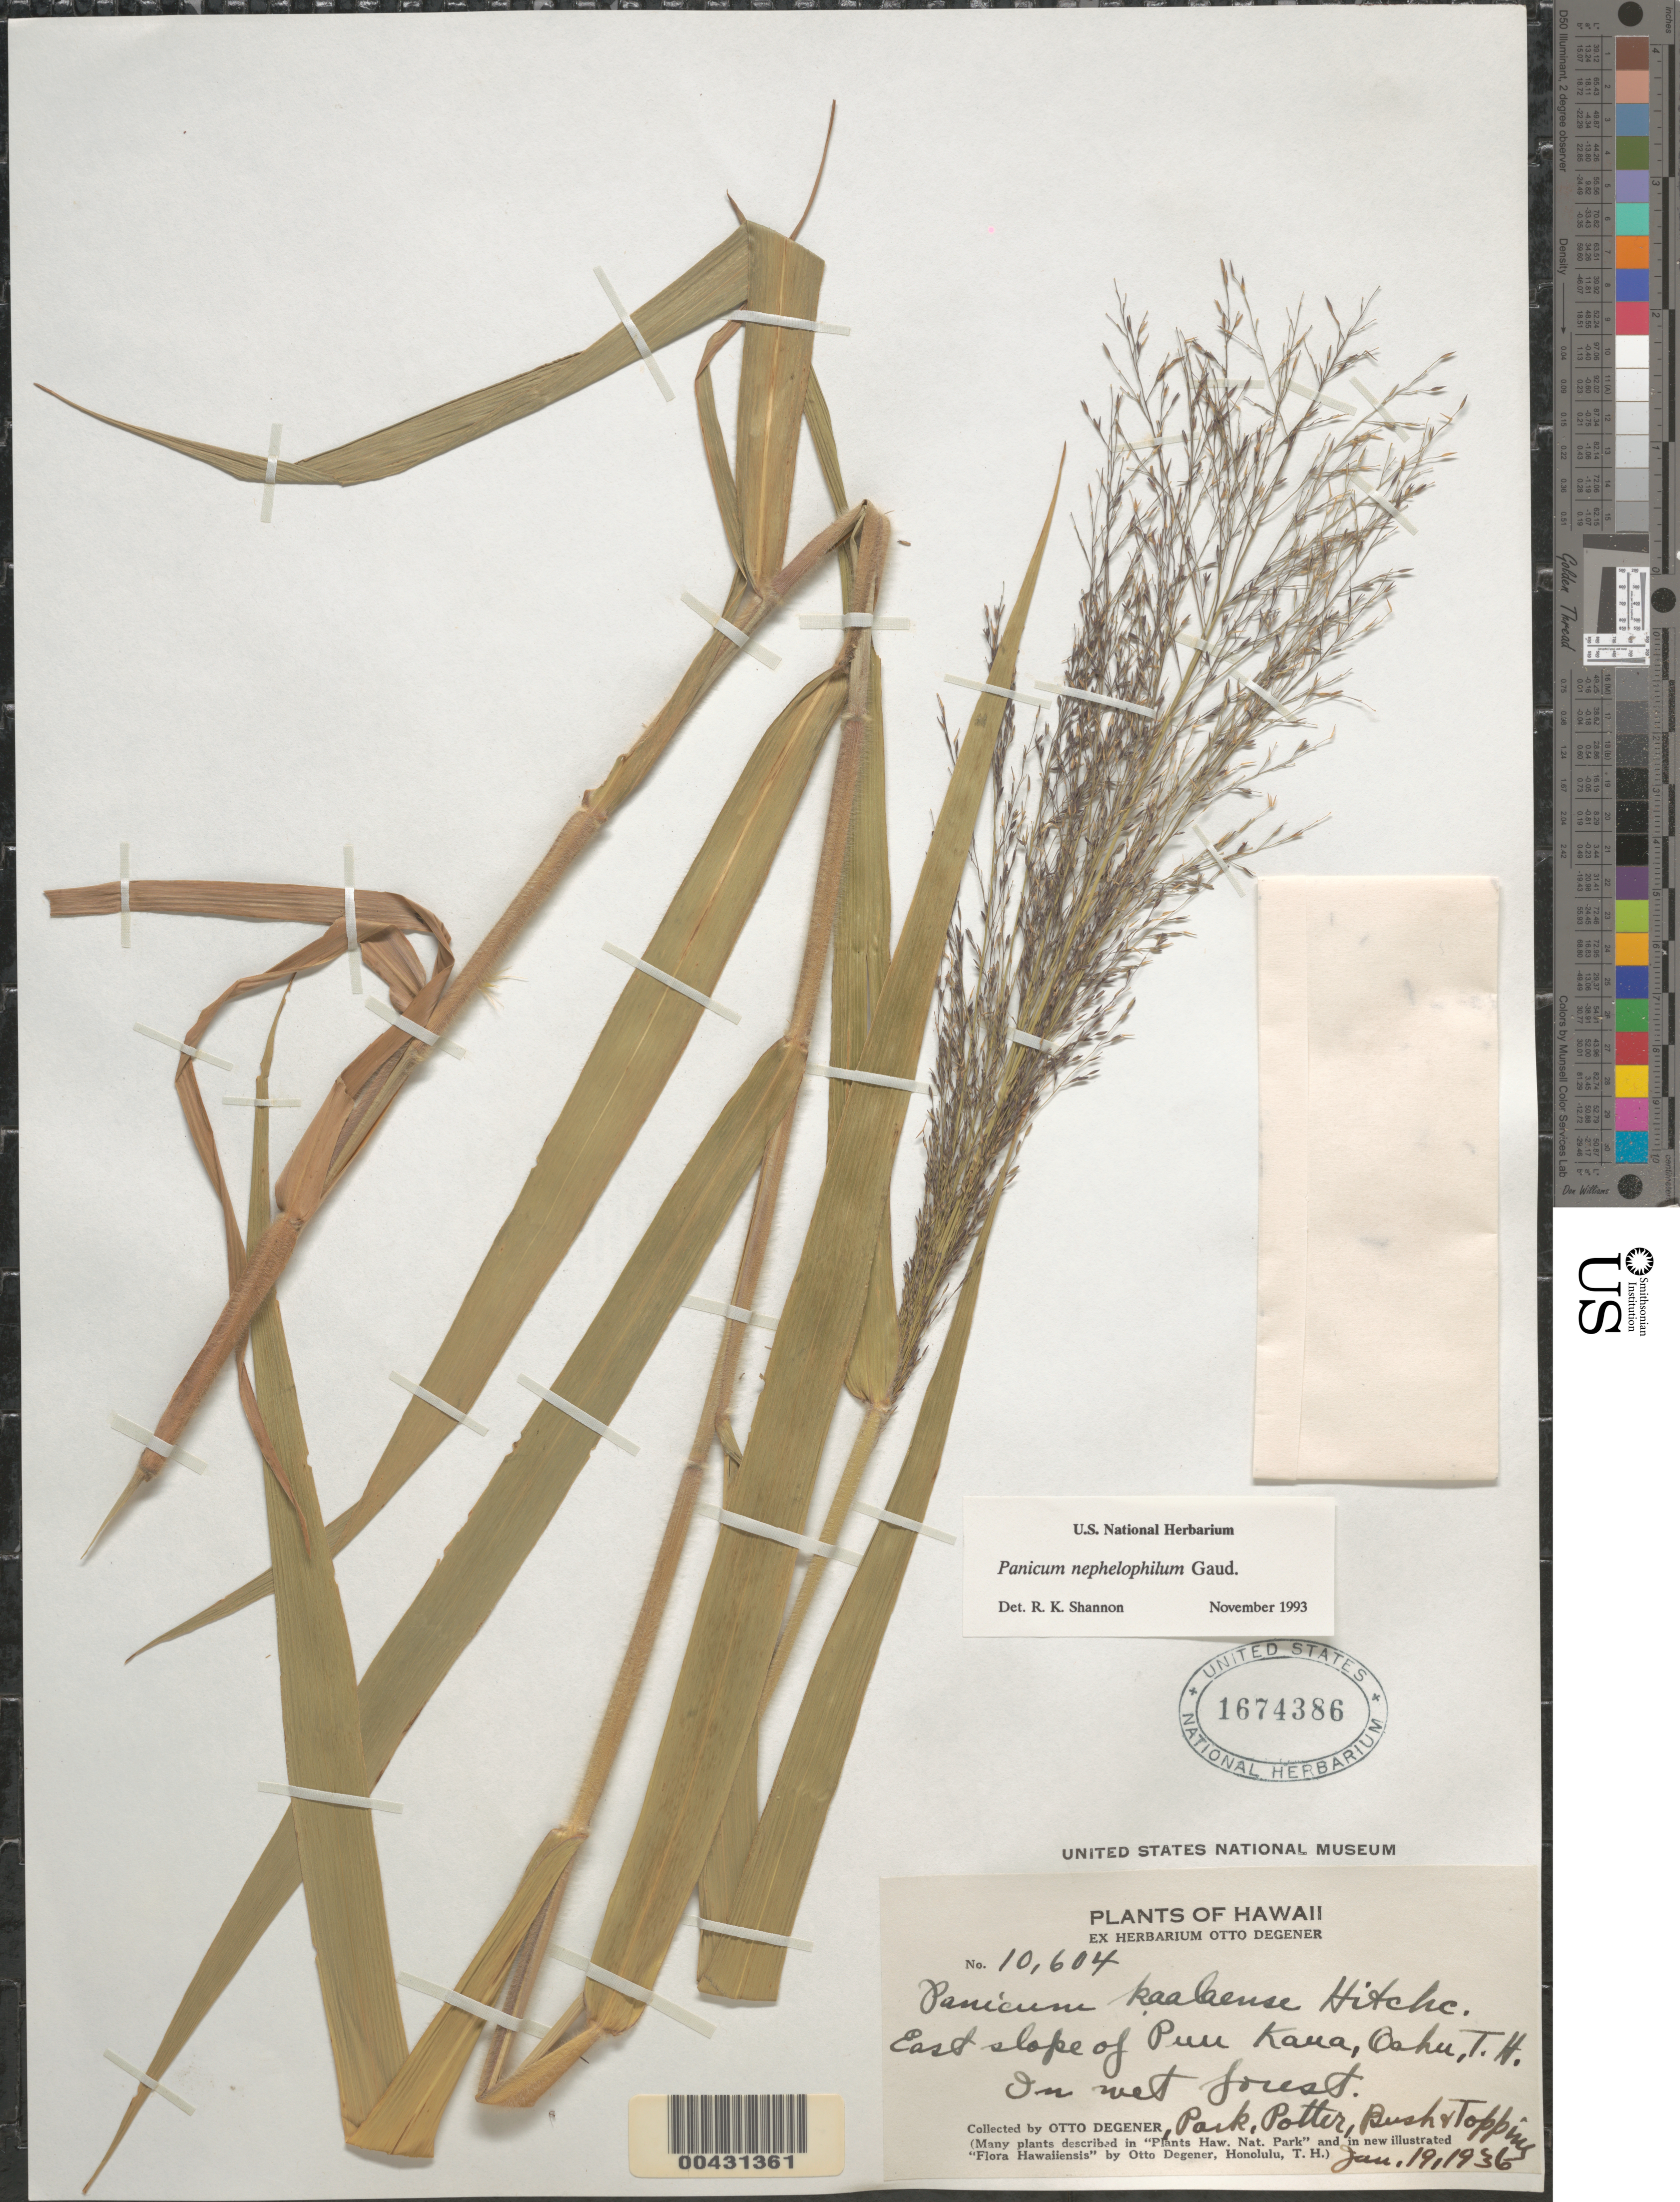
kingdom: Plantae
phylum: Tracheophyta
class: Liliopsida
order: Poales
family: Poaceae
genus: Panicum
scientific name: Panicum nephelophilum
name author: Gaudich.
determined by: Shannon, R. K., (UNITED STATES)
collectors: O. Degener, Park, Potter, B. F. Bush & D. L. Topping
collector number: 10604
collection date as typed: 19 Jan 1936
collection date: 1936-01-19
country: United States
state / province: Hawaii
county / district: Honolulu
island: Oahu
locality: E slope of Puu Kaua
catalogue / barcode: US 1674386